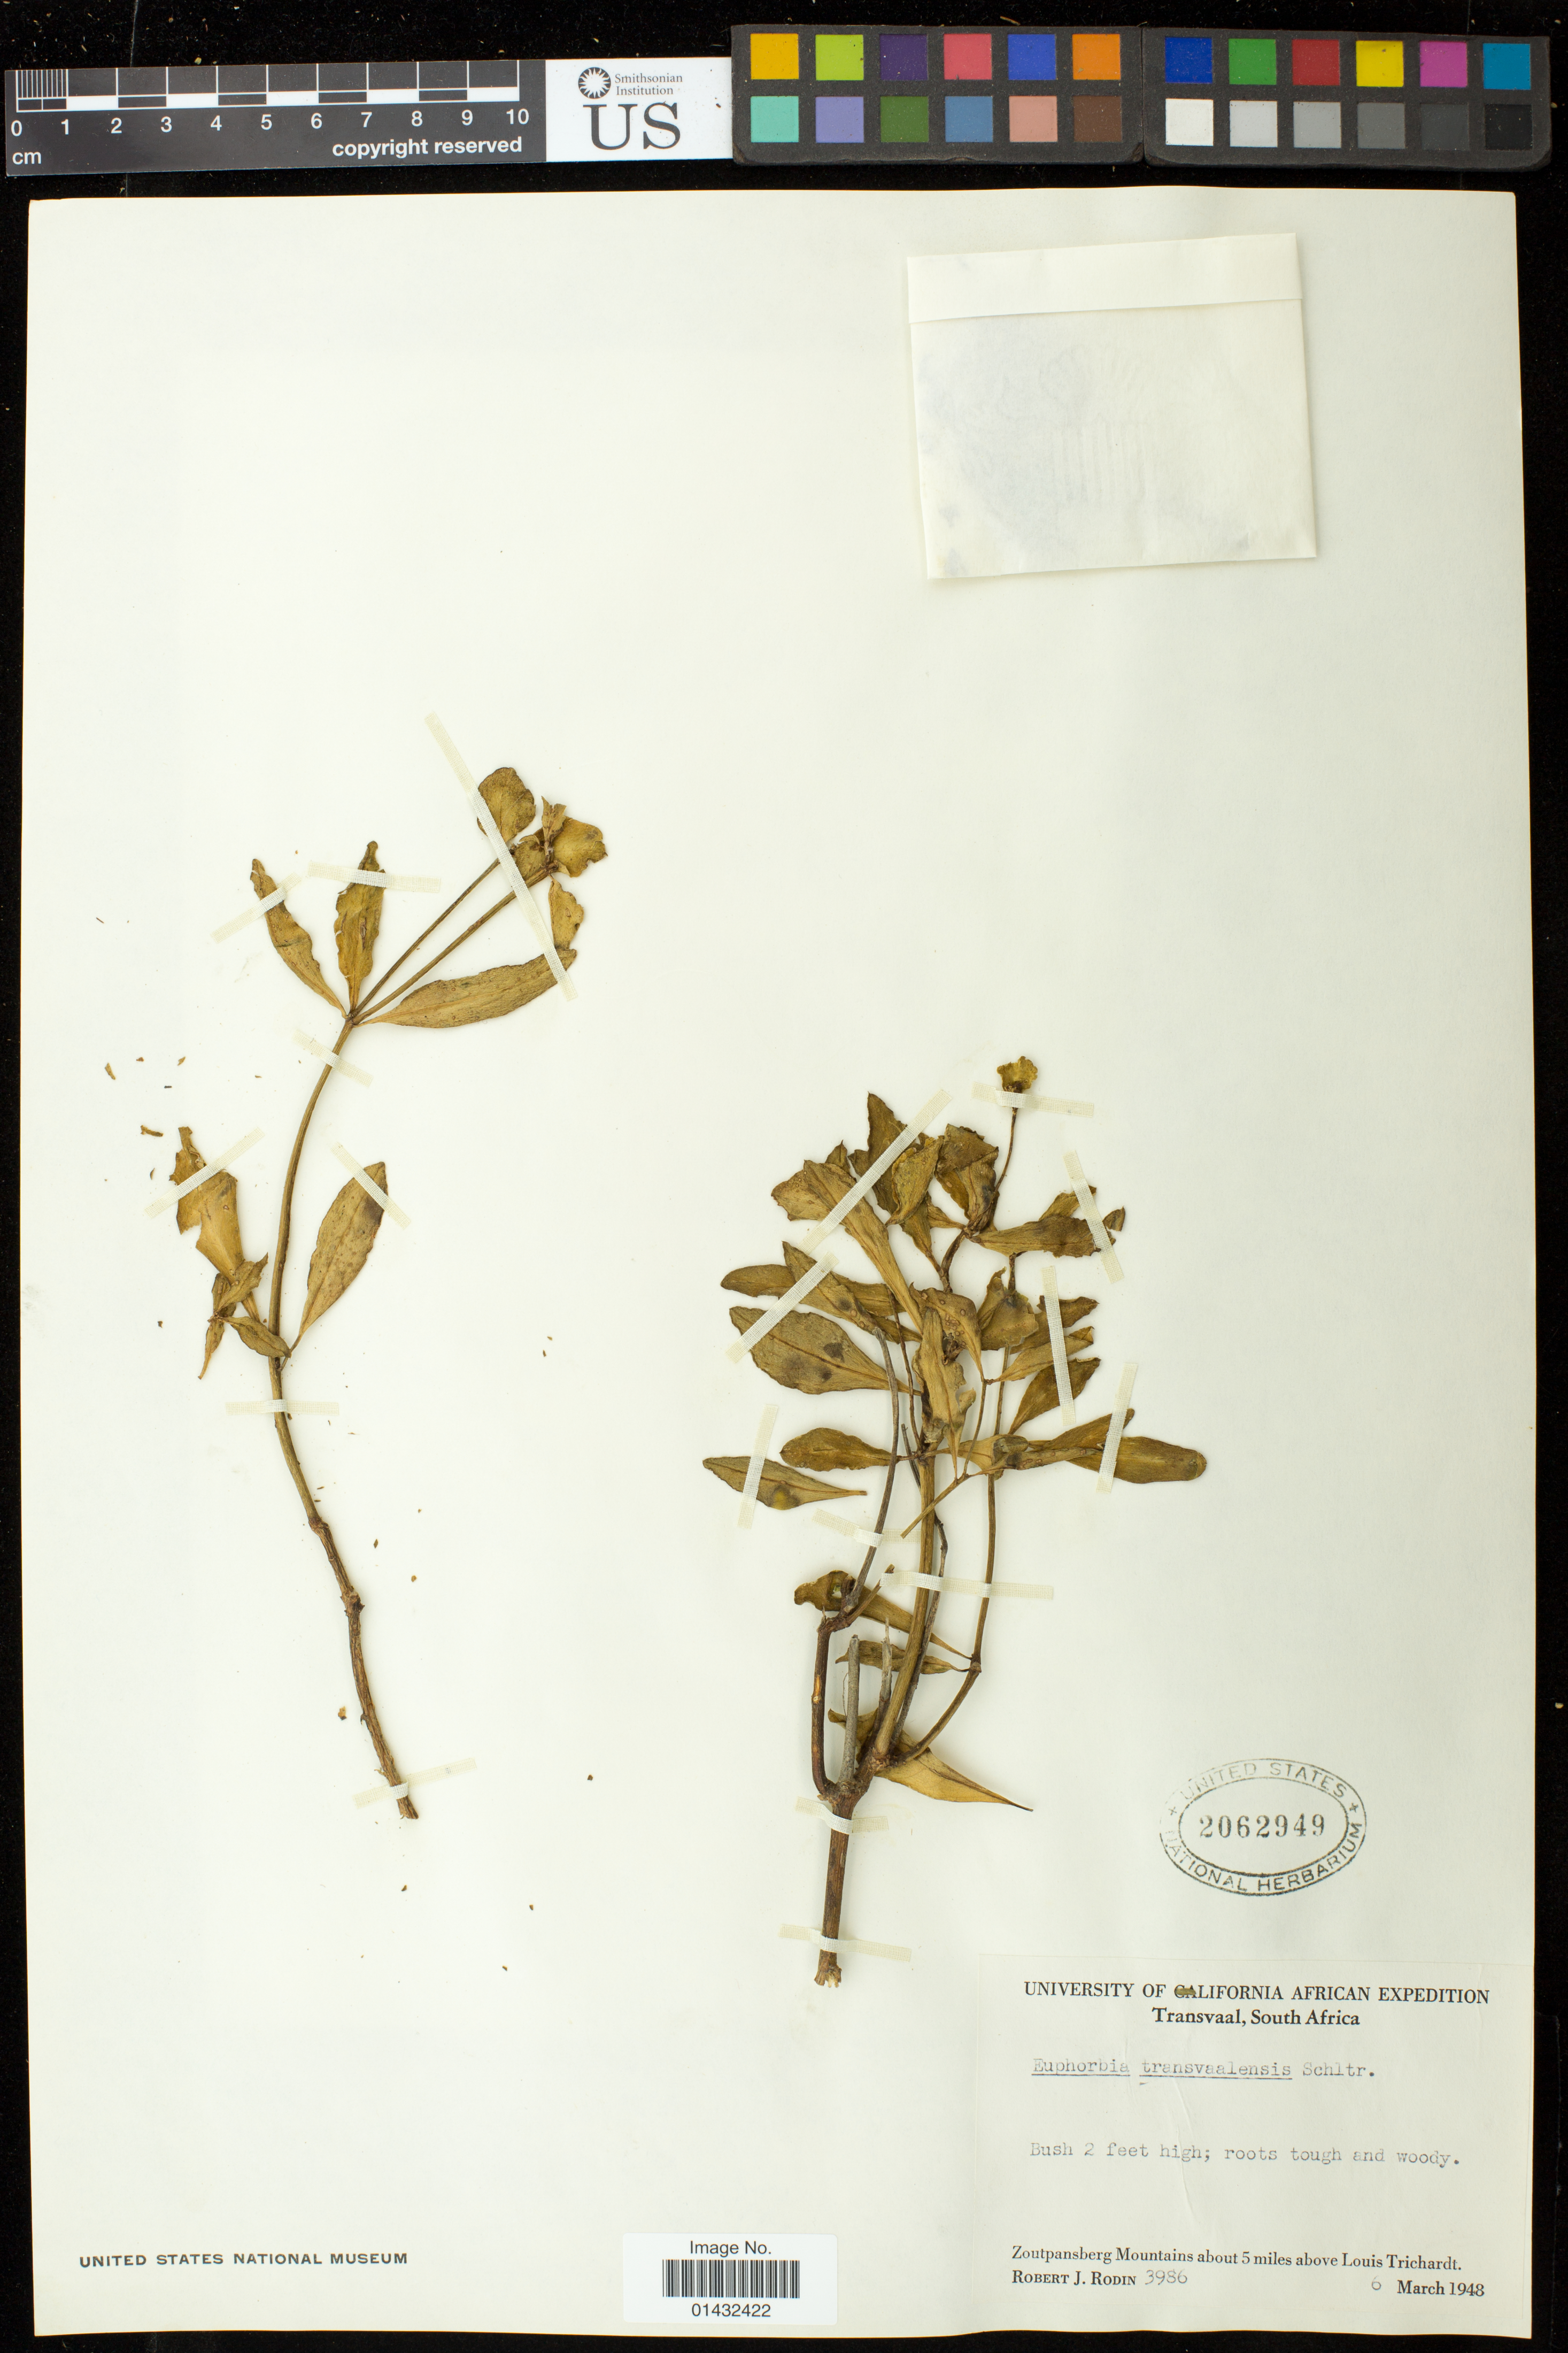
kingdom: Plantae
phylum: Tracheophyta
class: Magnoliopsida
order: Malpighiales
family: Euphorbiaceae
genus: Euphorbia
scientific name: Euphorbia transvaalensis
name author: Schltr.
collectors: R. J. Rodin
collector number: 3986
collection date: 1948-03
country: South Africa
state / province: Limpopo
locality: Zoutpansberg Mountains about 5 miles above Louis Trichardt.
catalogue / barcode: US 2062949